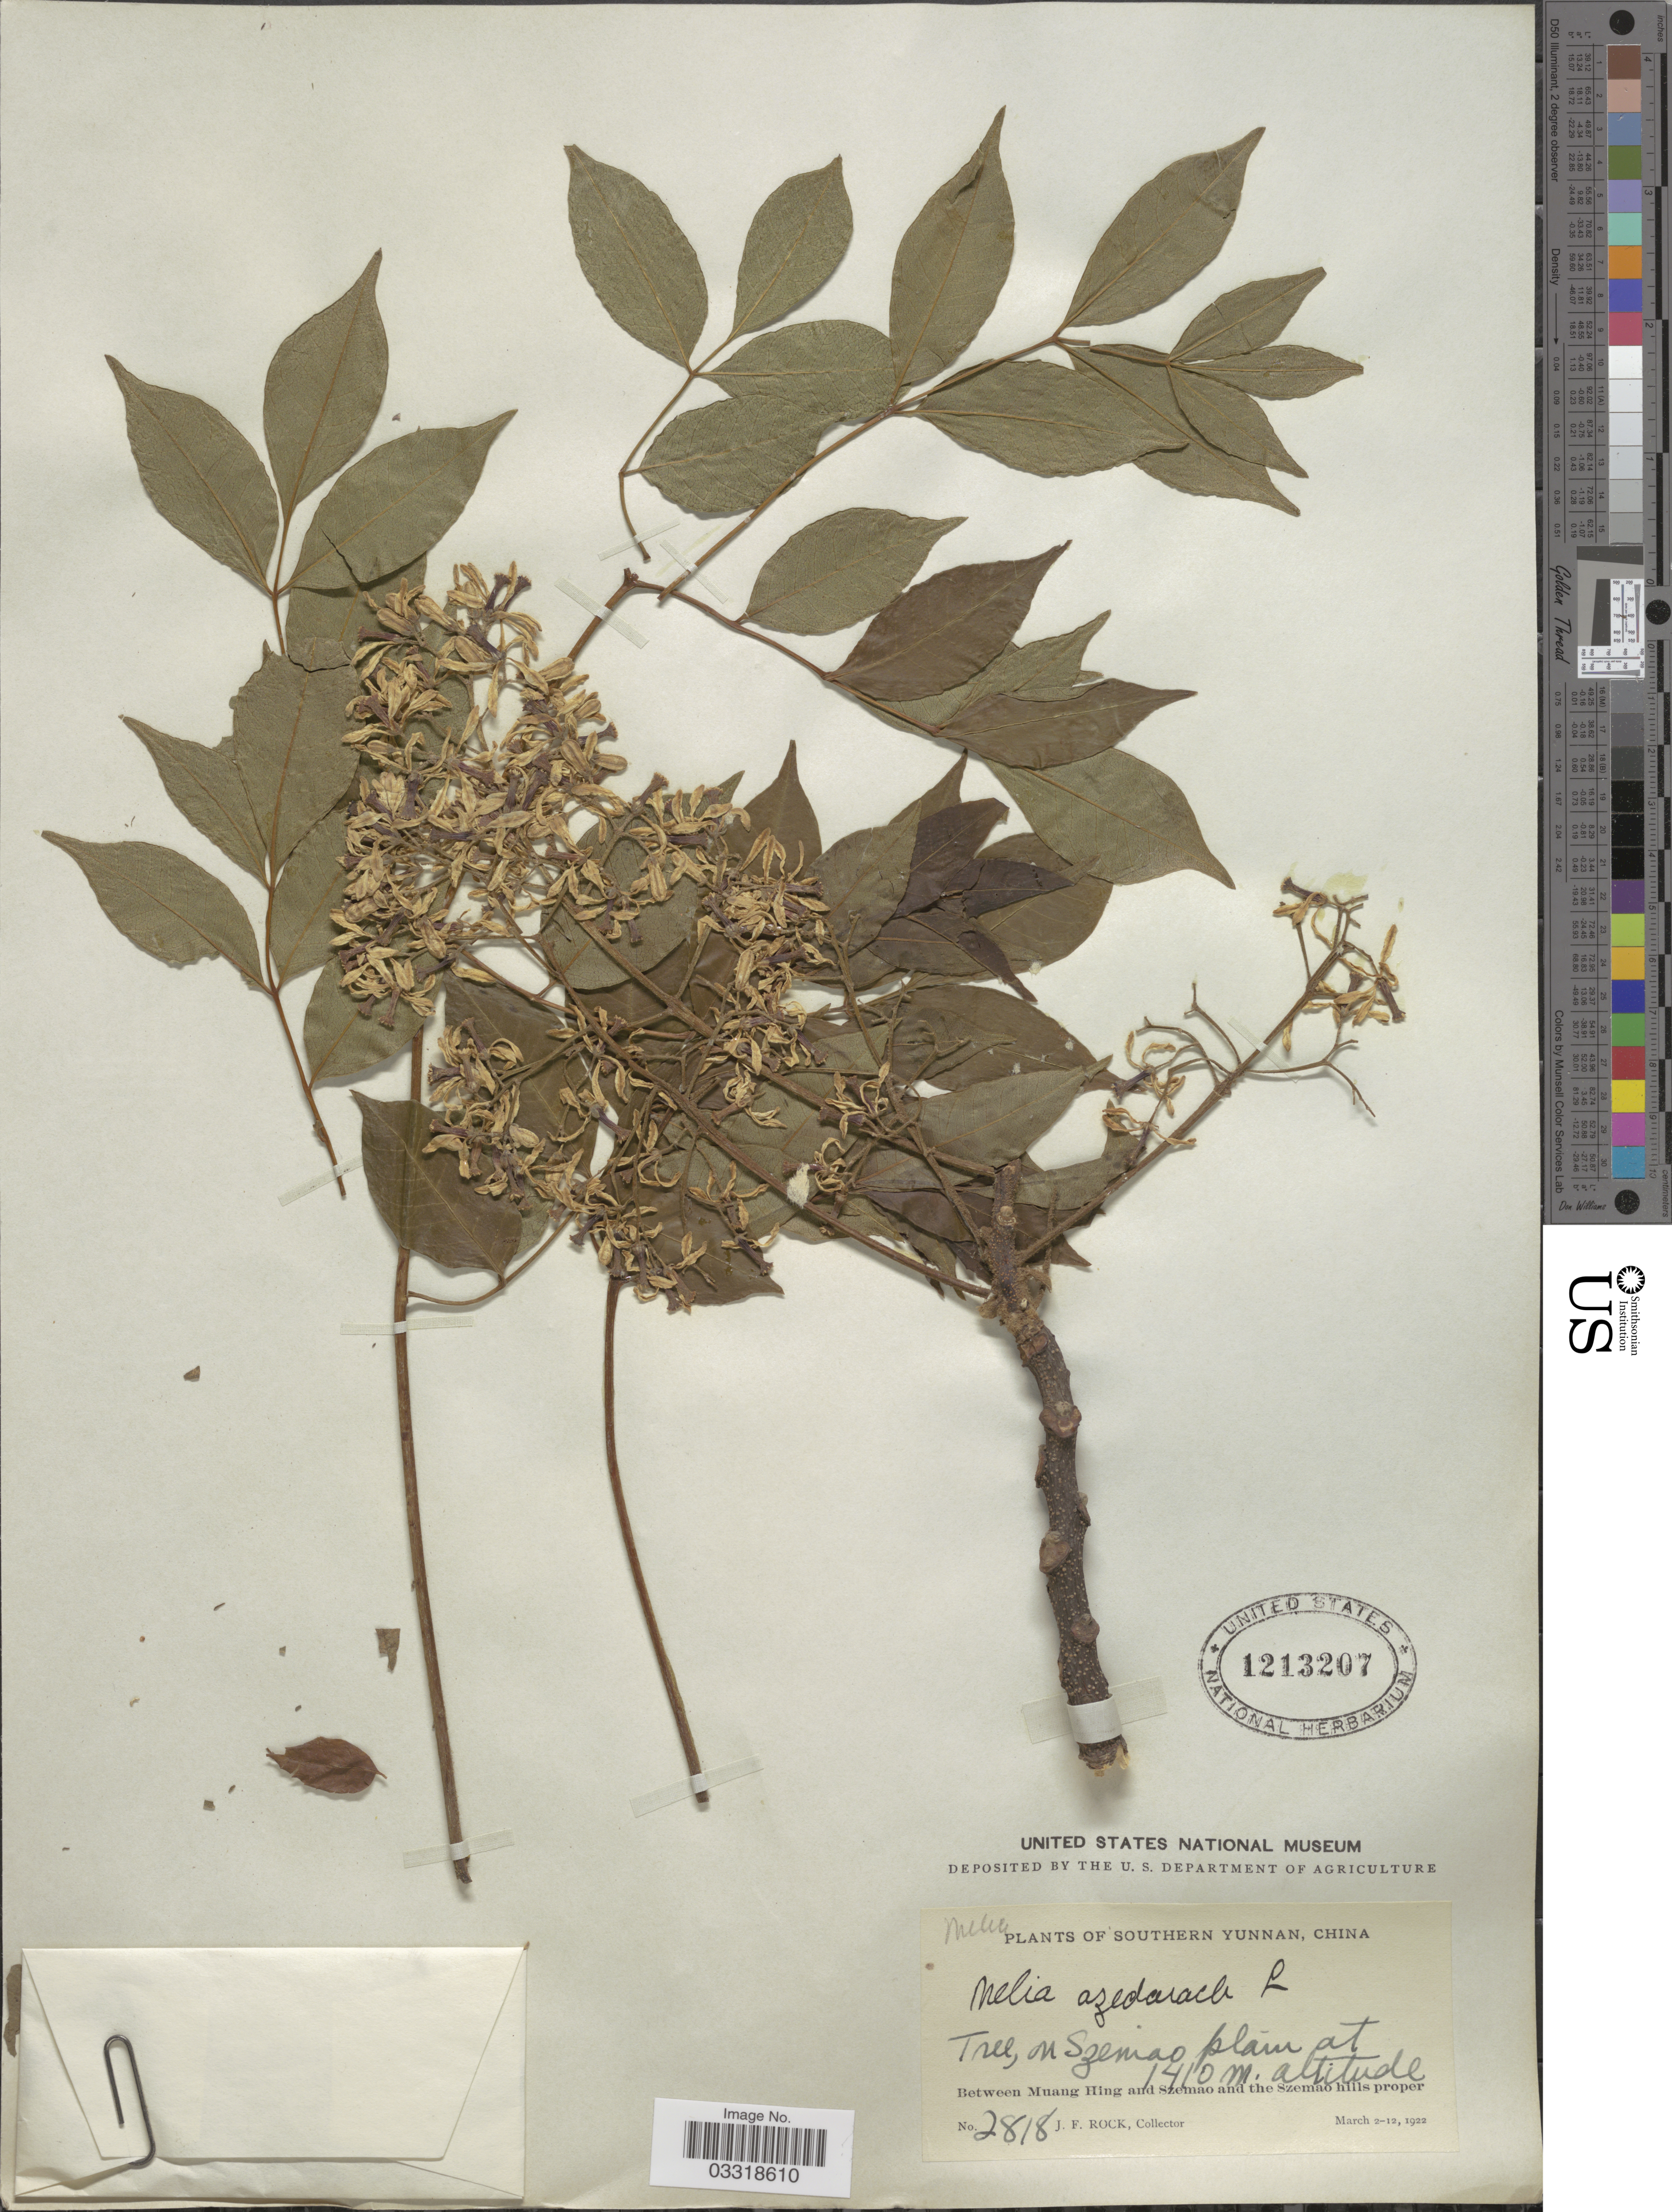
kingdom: Plantae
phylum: Tracheophyta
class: Magnoliopsida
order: Sapindales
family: Meliaceae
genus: Melia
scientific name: Melia azedarach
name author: L.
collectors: J. Rock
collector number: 2818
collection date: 1922-03-02/1922-03-12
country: China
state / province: Yunnan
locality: Southern Yunnan. On Szemao plain at. Between Muang Hing and Szemao and the Szemao hills proper.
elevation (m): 1410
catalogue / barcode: US 1213207